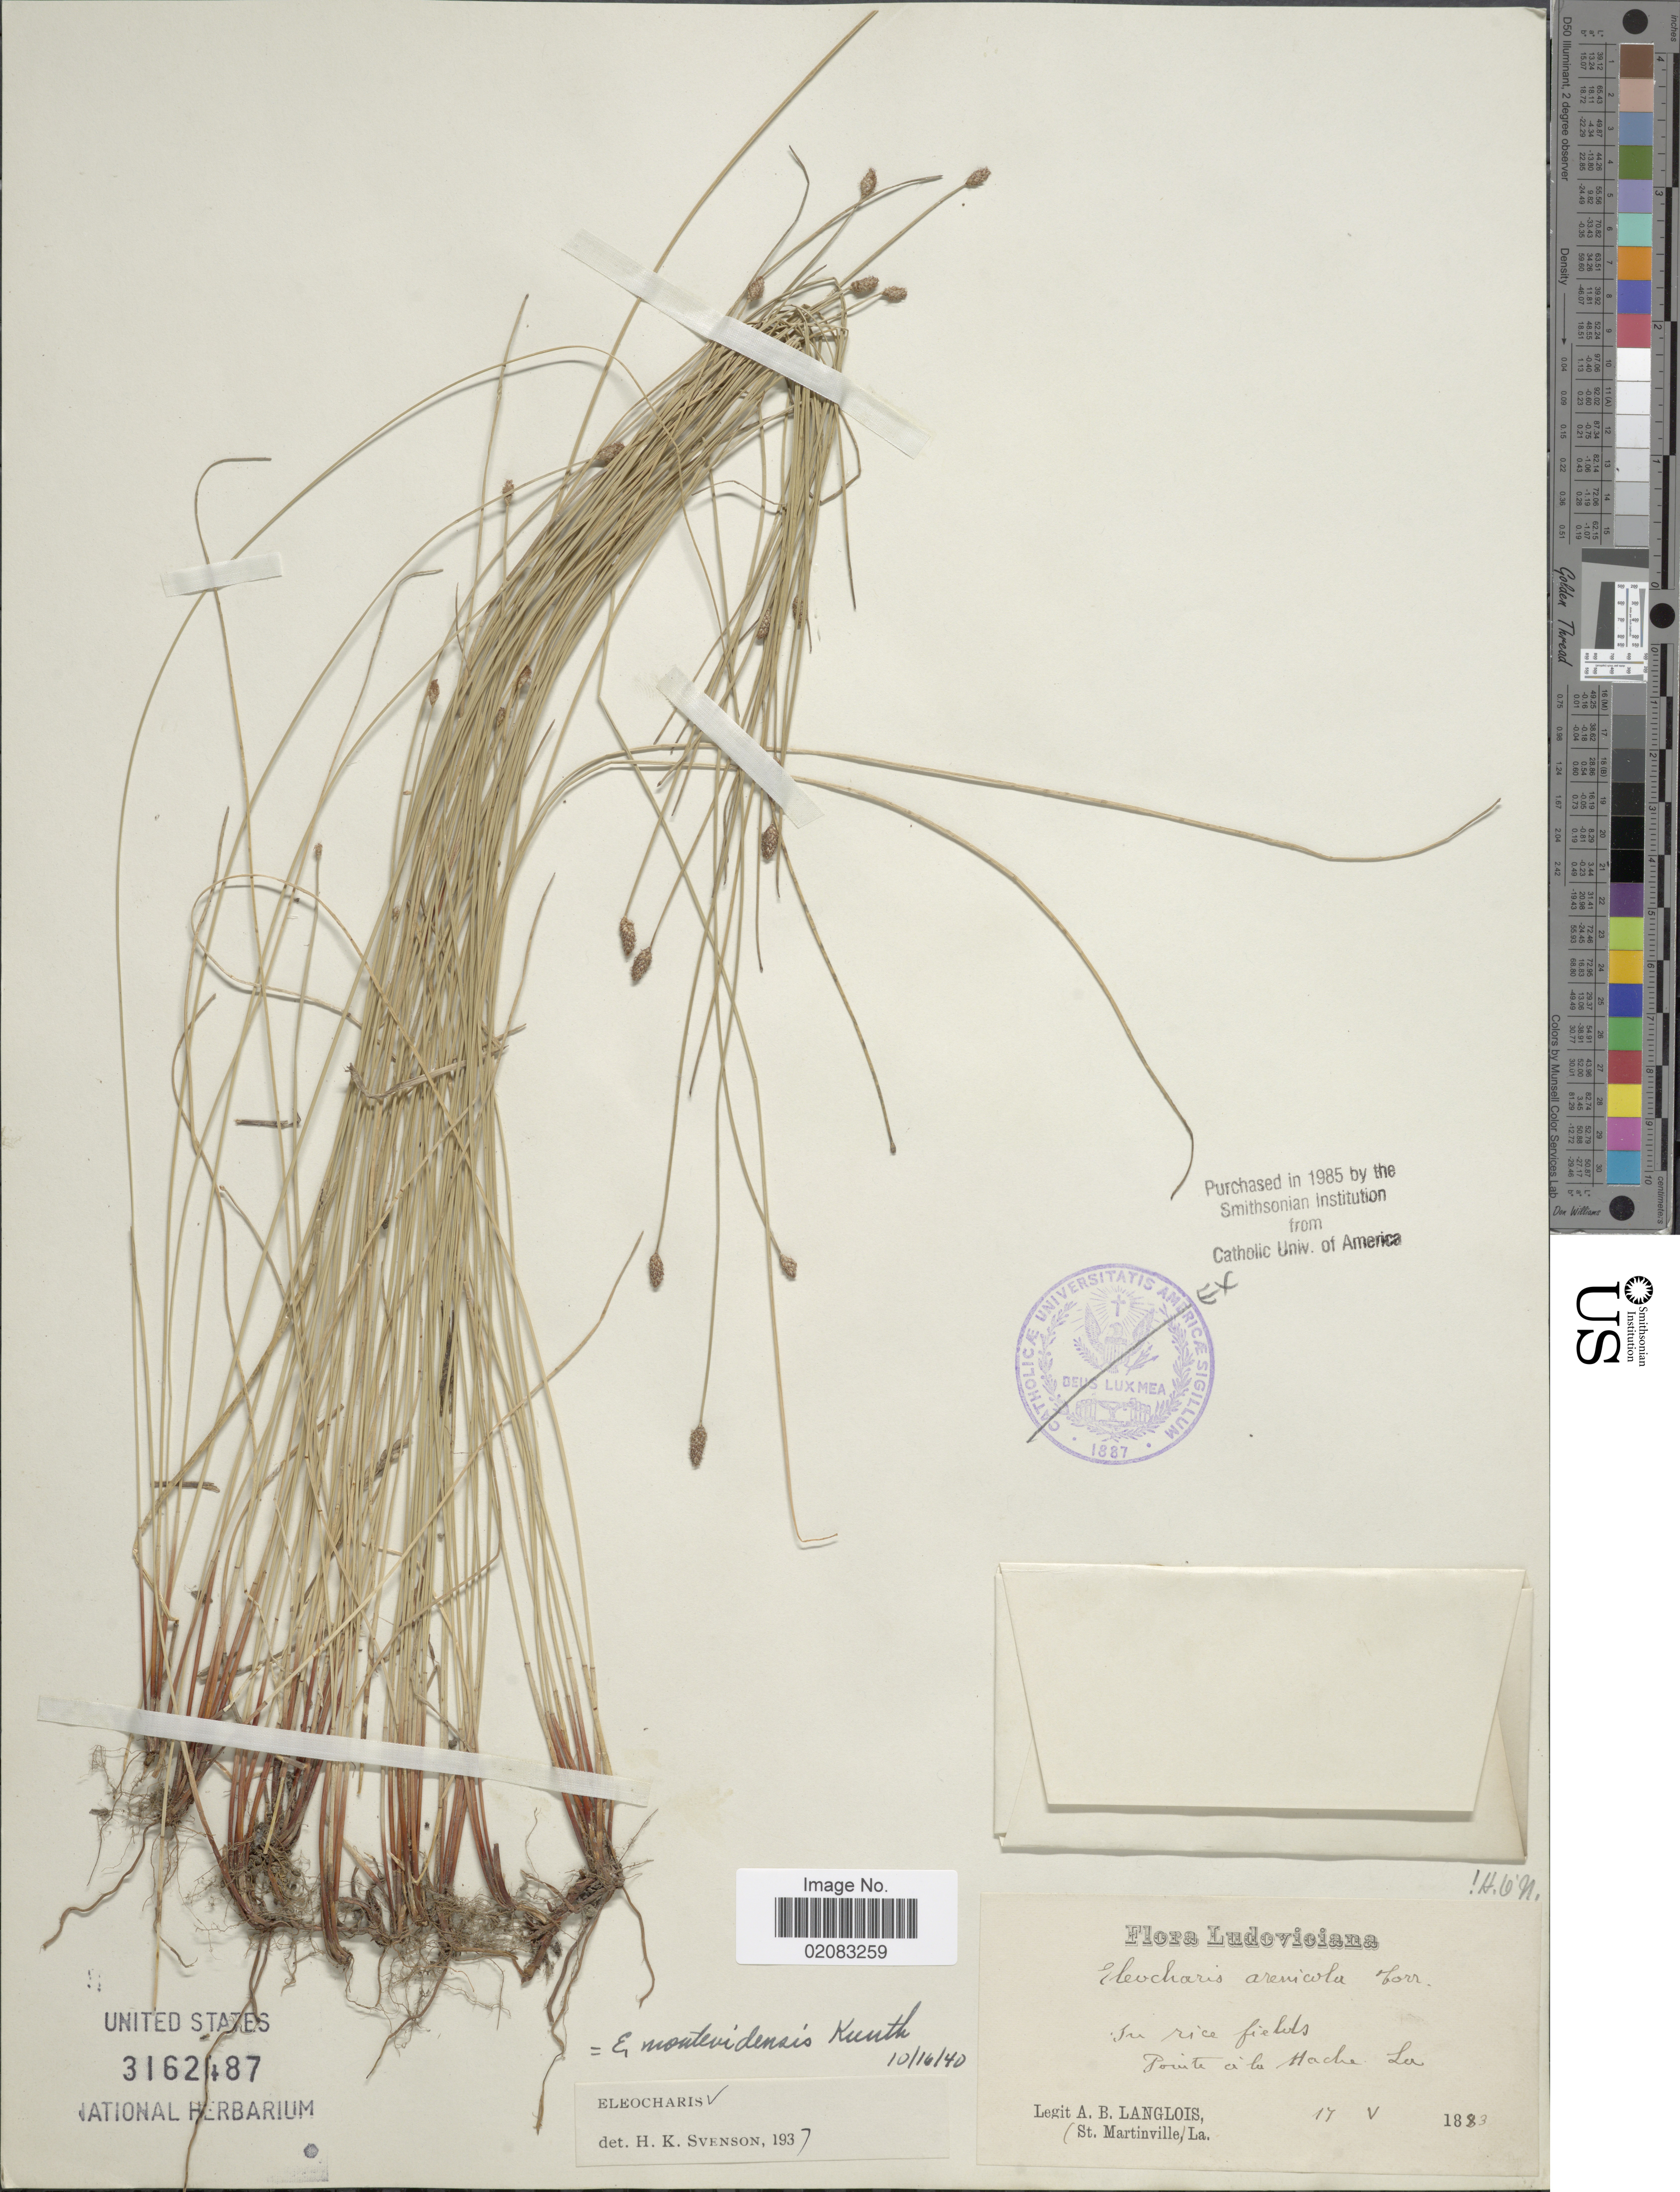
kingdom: Plantae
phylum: Tracheophyta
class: Liliopsida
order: Poales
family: Cyperaceae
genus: Eleocharis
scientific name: Eleocharis montevidensis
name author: Kunth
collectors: A. Langlois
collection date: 1883-05-17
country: United States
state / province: Louisiana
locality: In rice fields, Pointe a la Hache La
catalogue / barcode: US 3162487